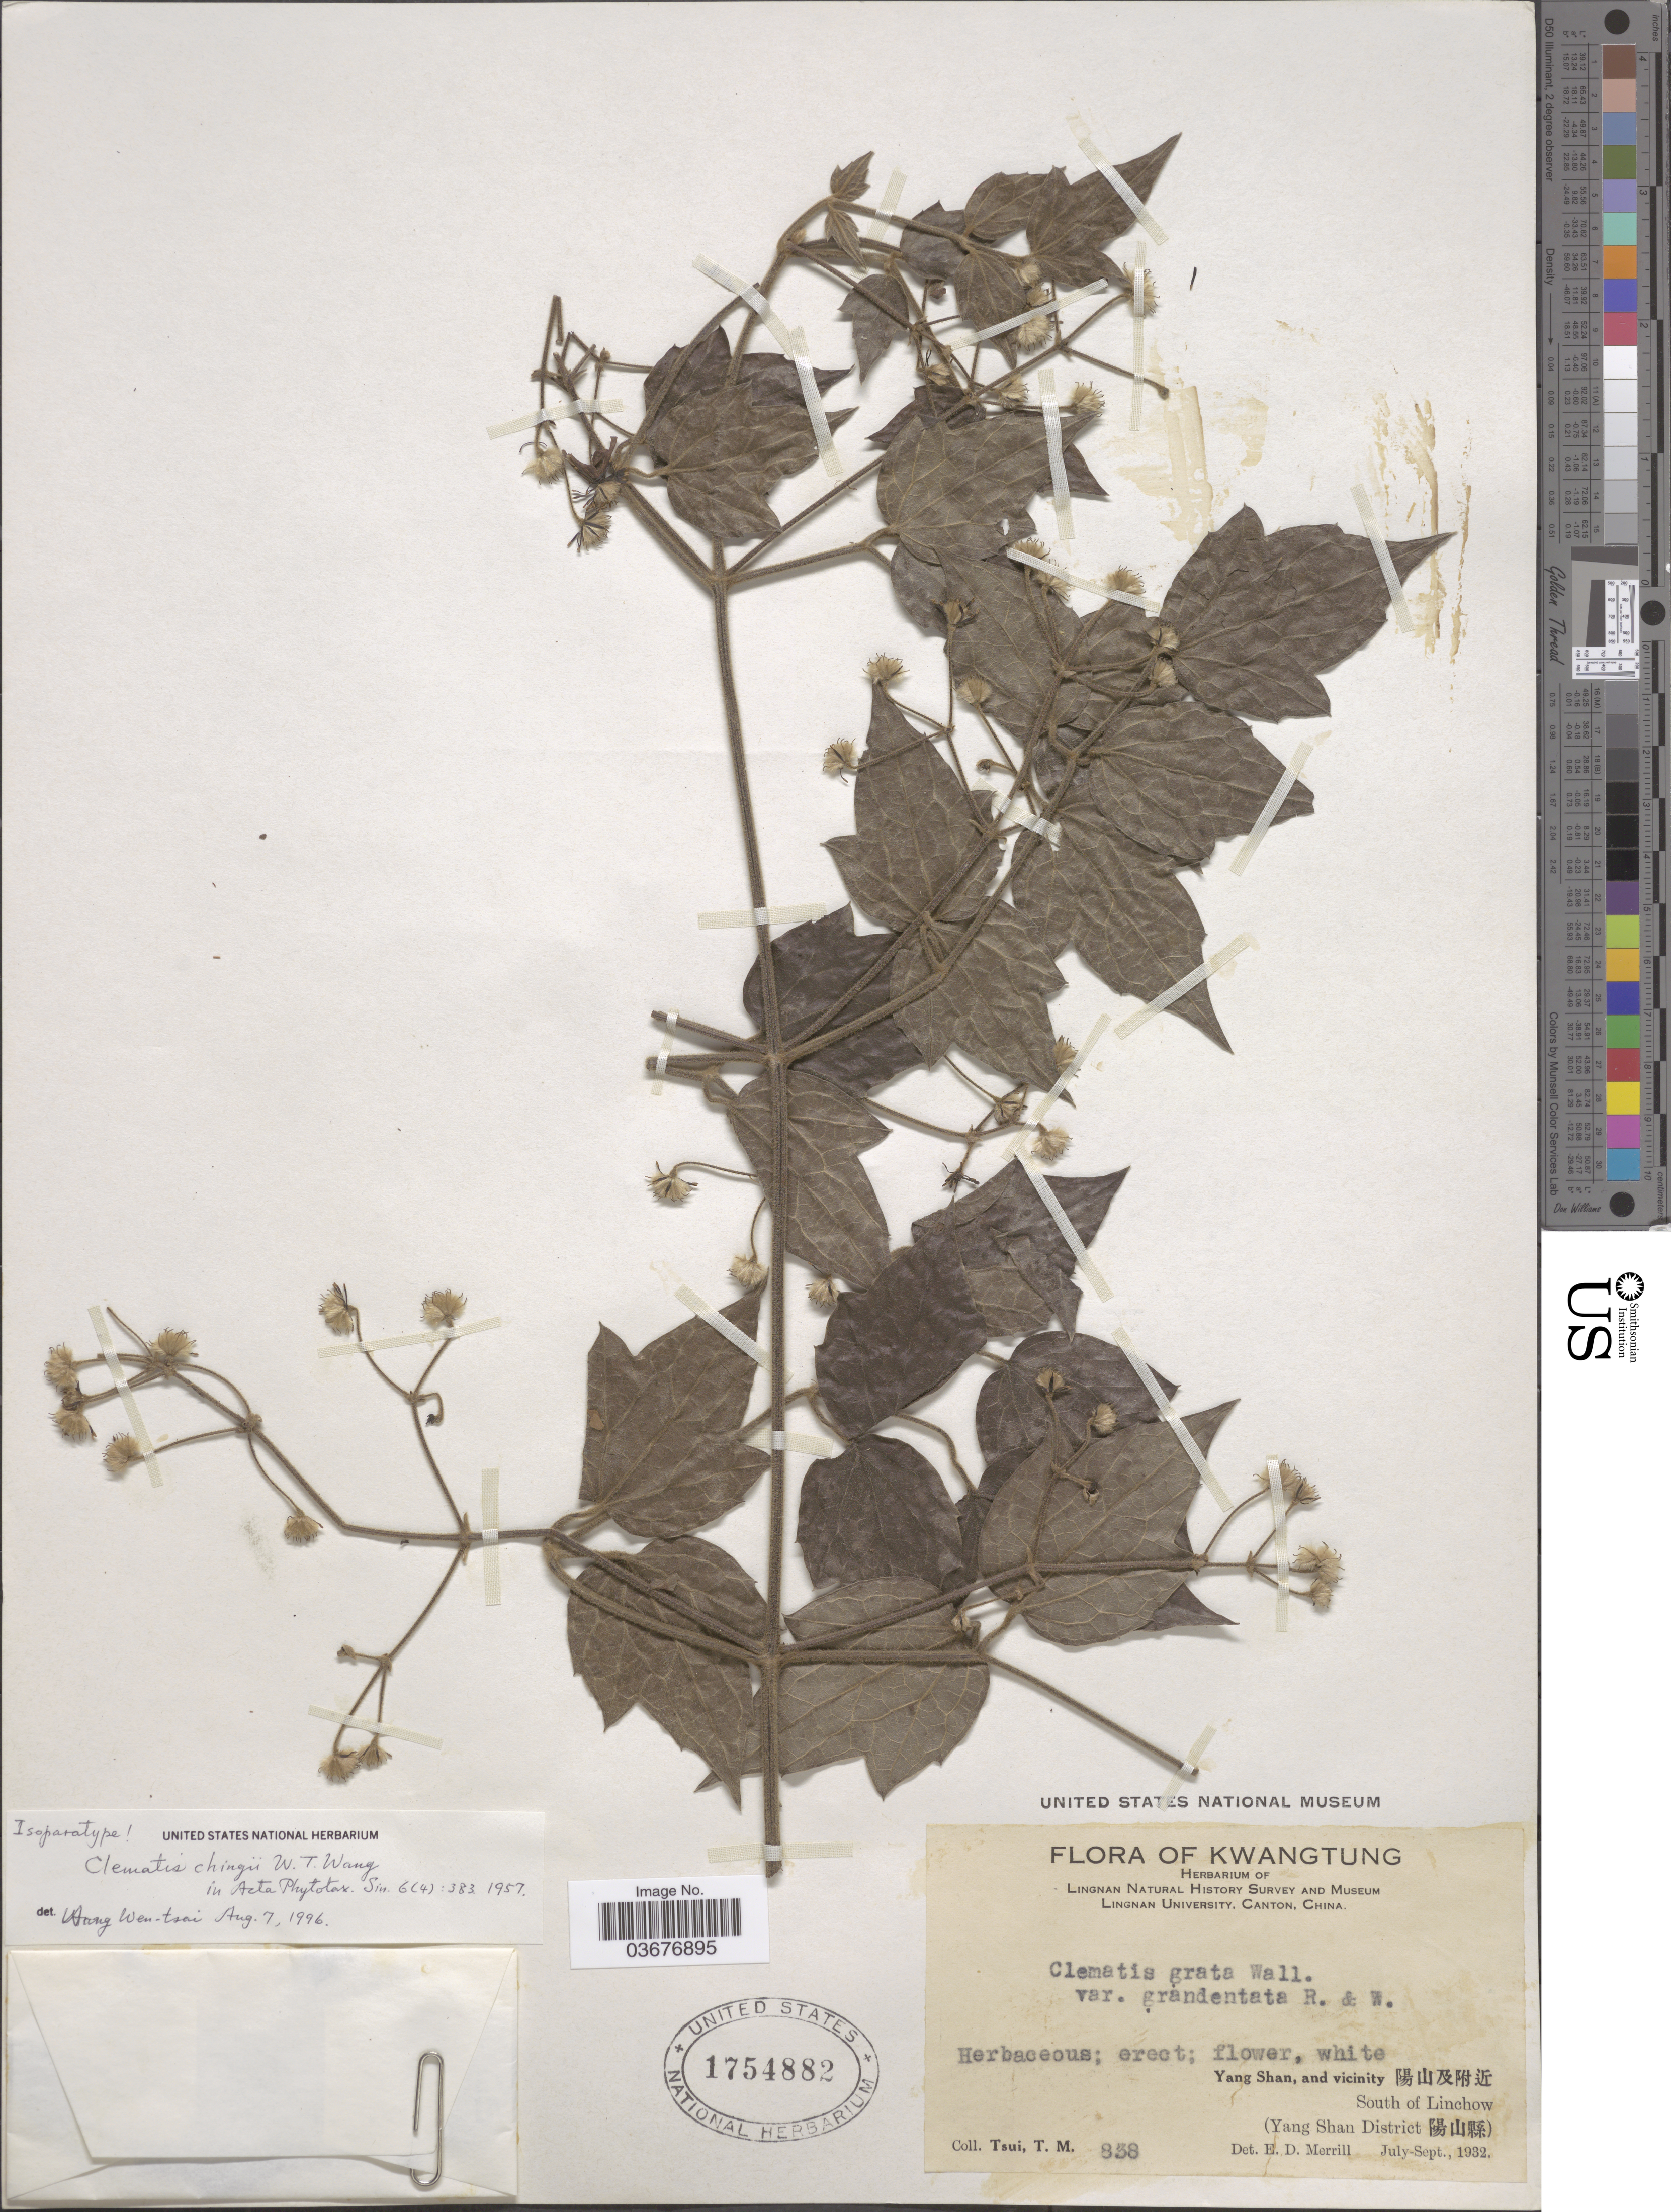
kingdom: Plantae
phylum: Tracheophyta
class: Magnoliopsida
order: Ranunculales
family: Ranunculaceae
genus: Clematis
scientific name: Clematis chingii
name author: W.T. Wang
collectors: T. Tsui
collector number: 838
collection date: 1932-07/1932-09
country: China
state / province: Guangdong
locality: Yang Shan, and vicinity X. South of Linchow. (Yang Shan District X).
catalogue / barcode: US 1754882